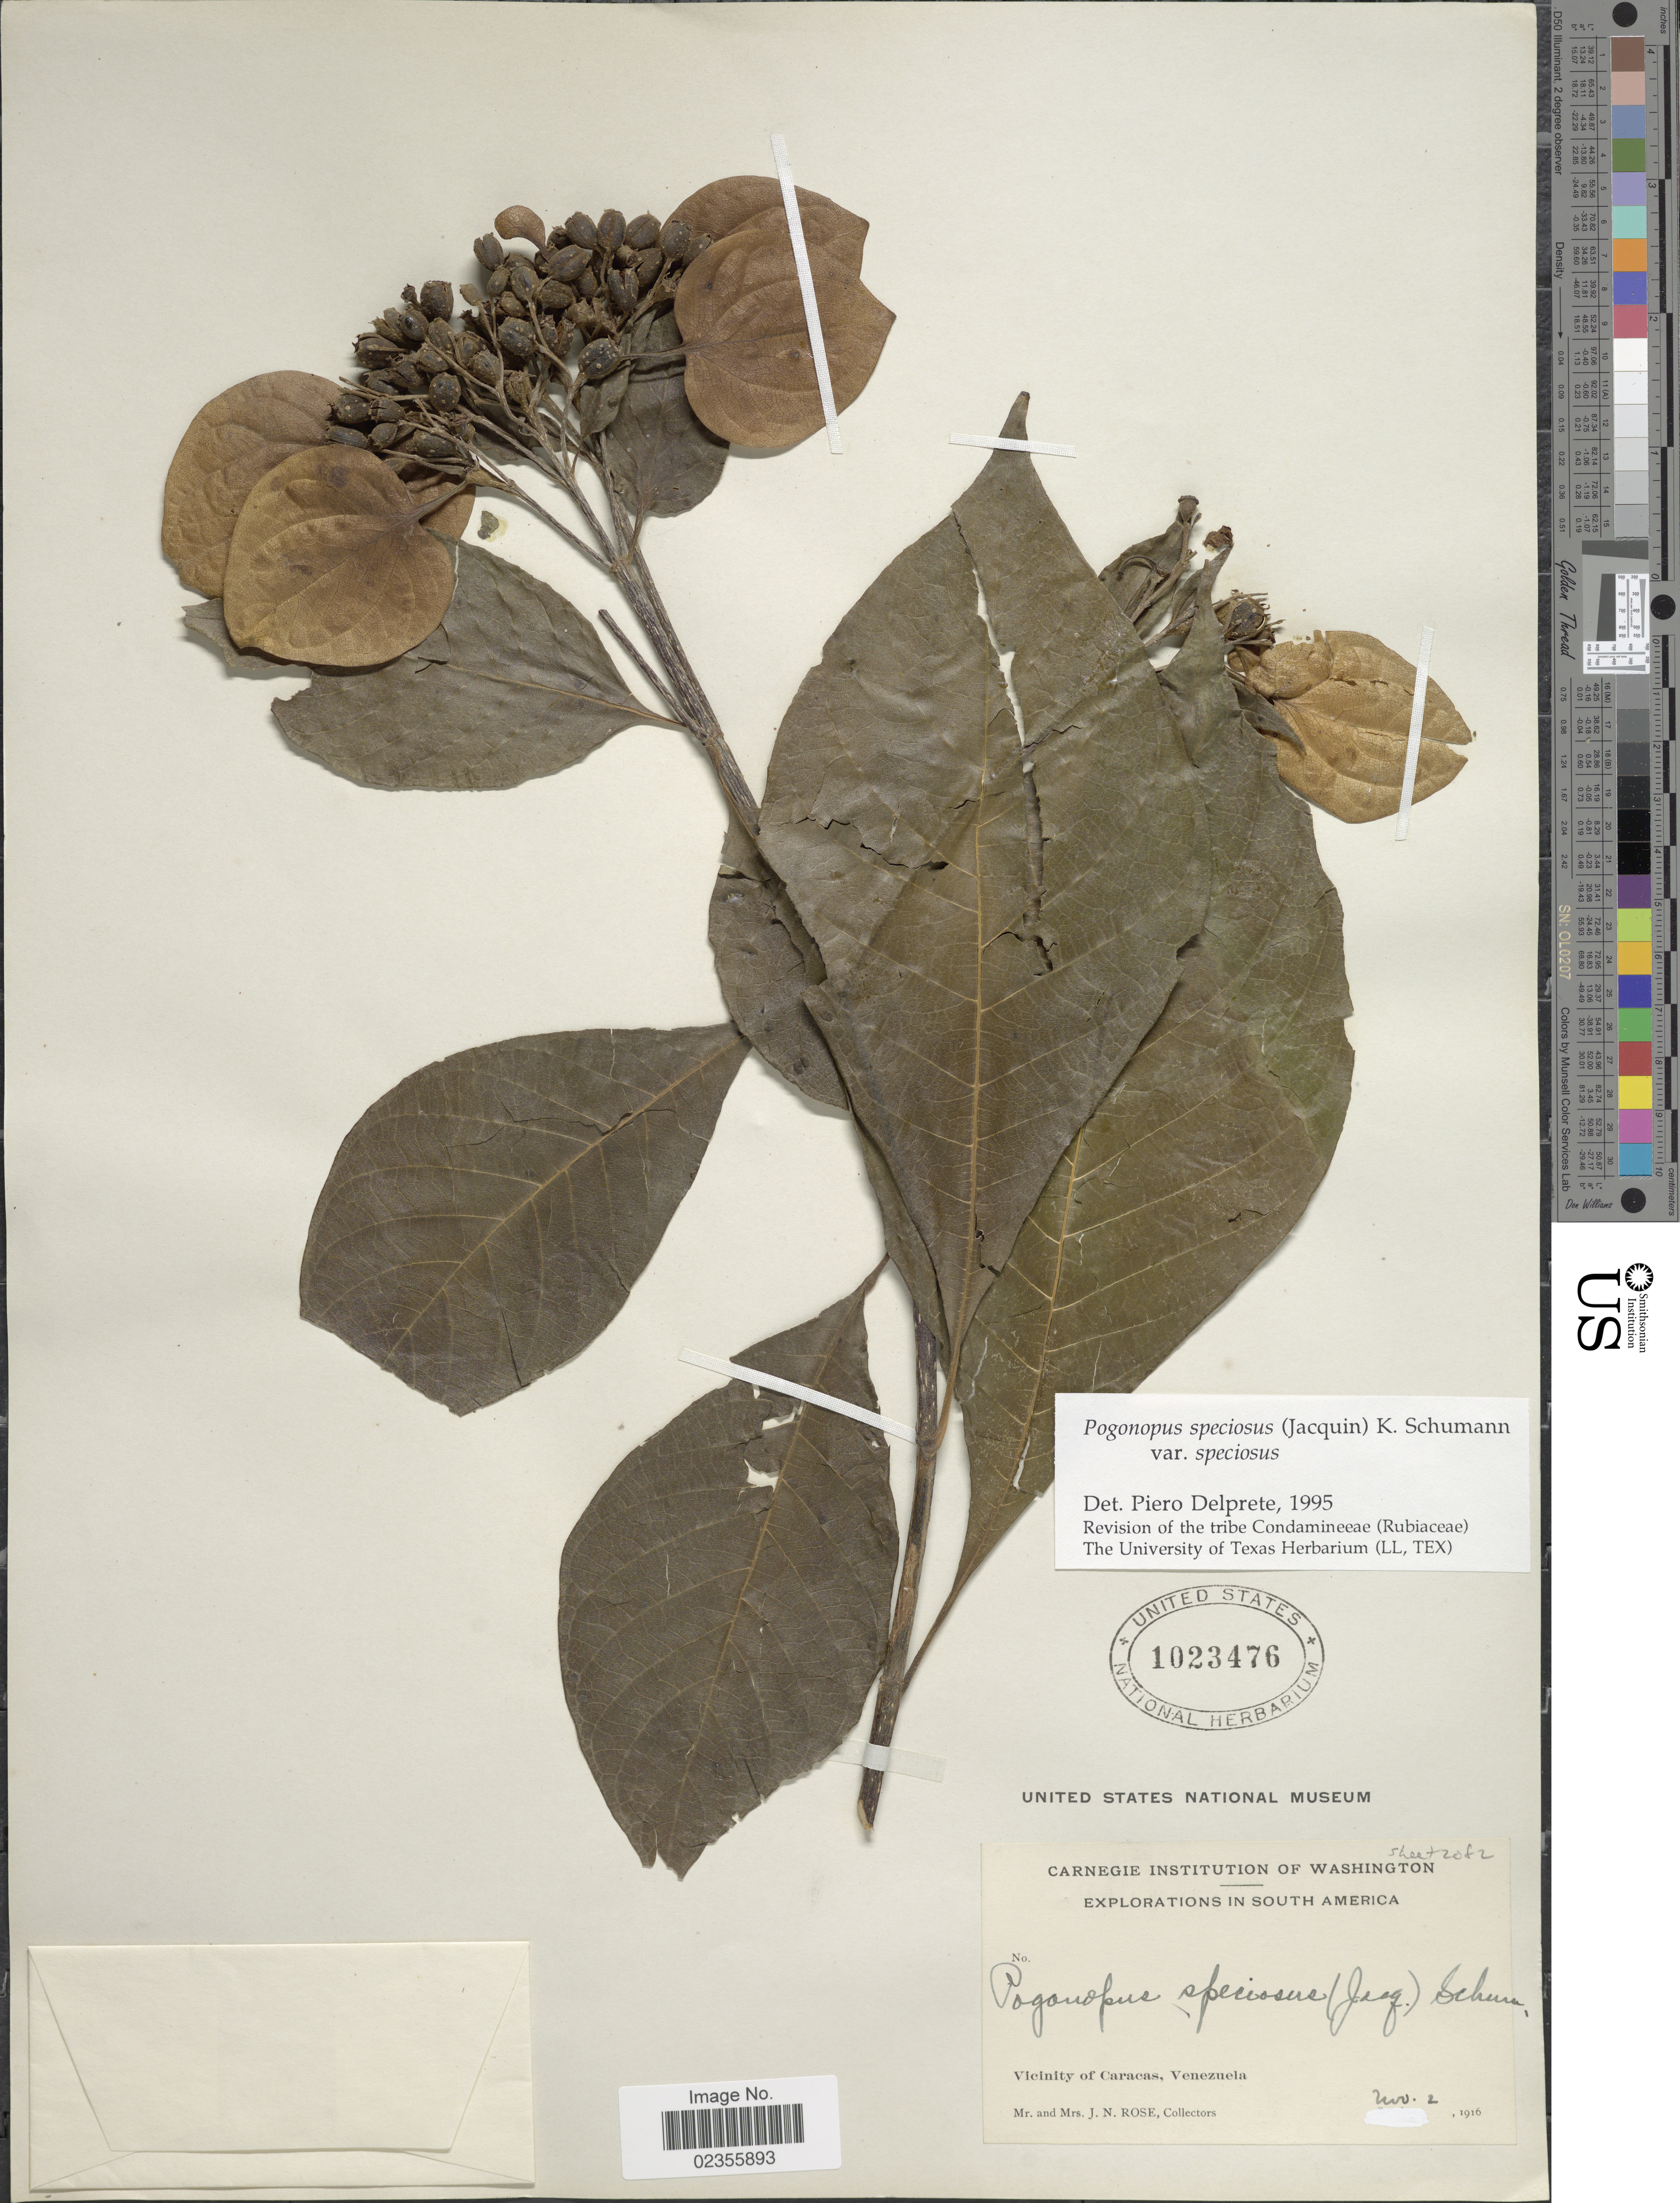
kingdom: Plantae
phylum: Tracheophyta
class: Magnoliopsida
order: Gentianales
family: Rubiaceae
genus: Pogonopus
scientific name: Pogonopus speciosus var. speciosus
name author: (Jacq.) K. Schum.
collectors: J. N. Rose & L. B. Rose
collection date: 1916-11-02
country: Venezuela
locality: Vicinity of Caracas, Venezuela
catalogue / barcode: US 1023476